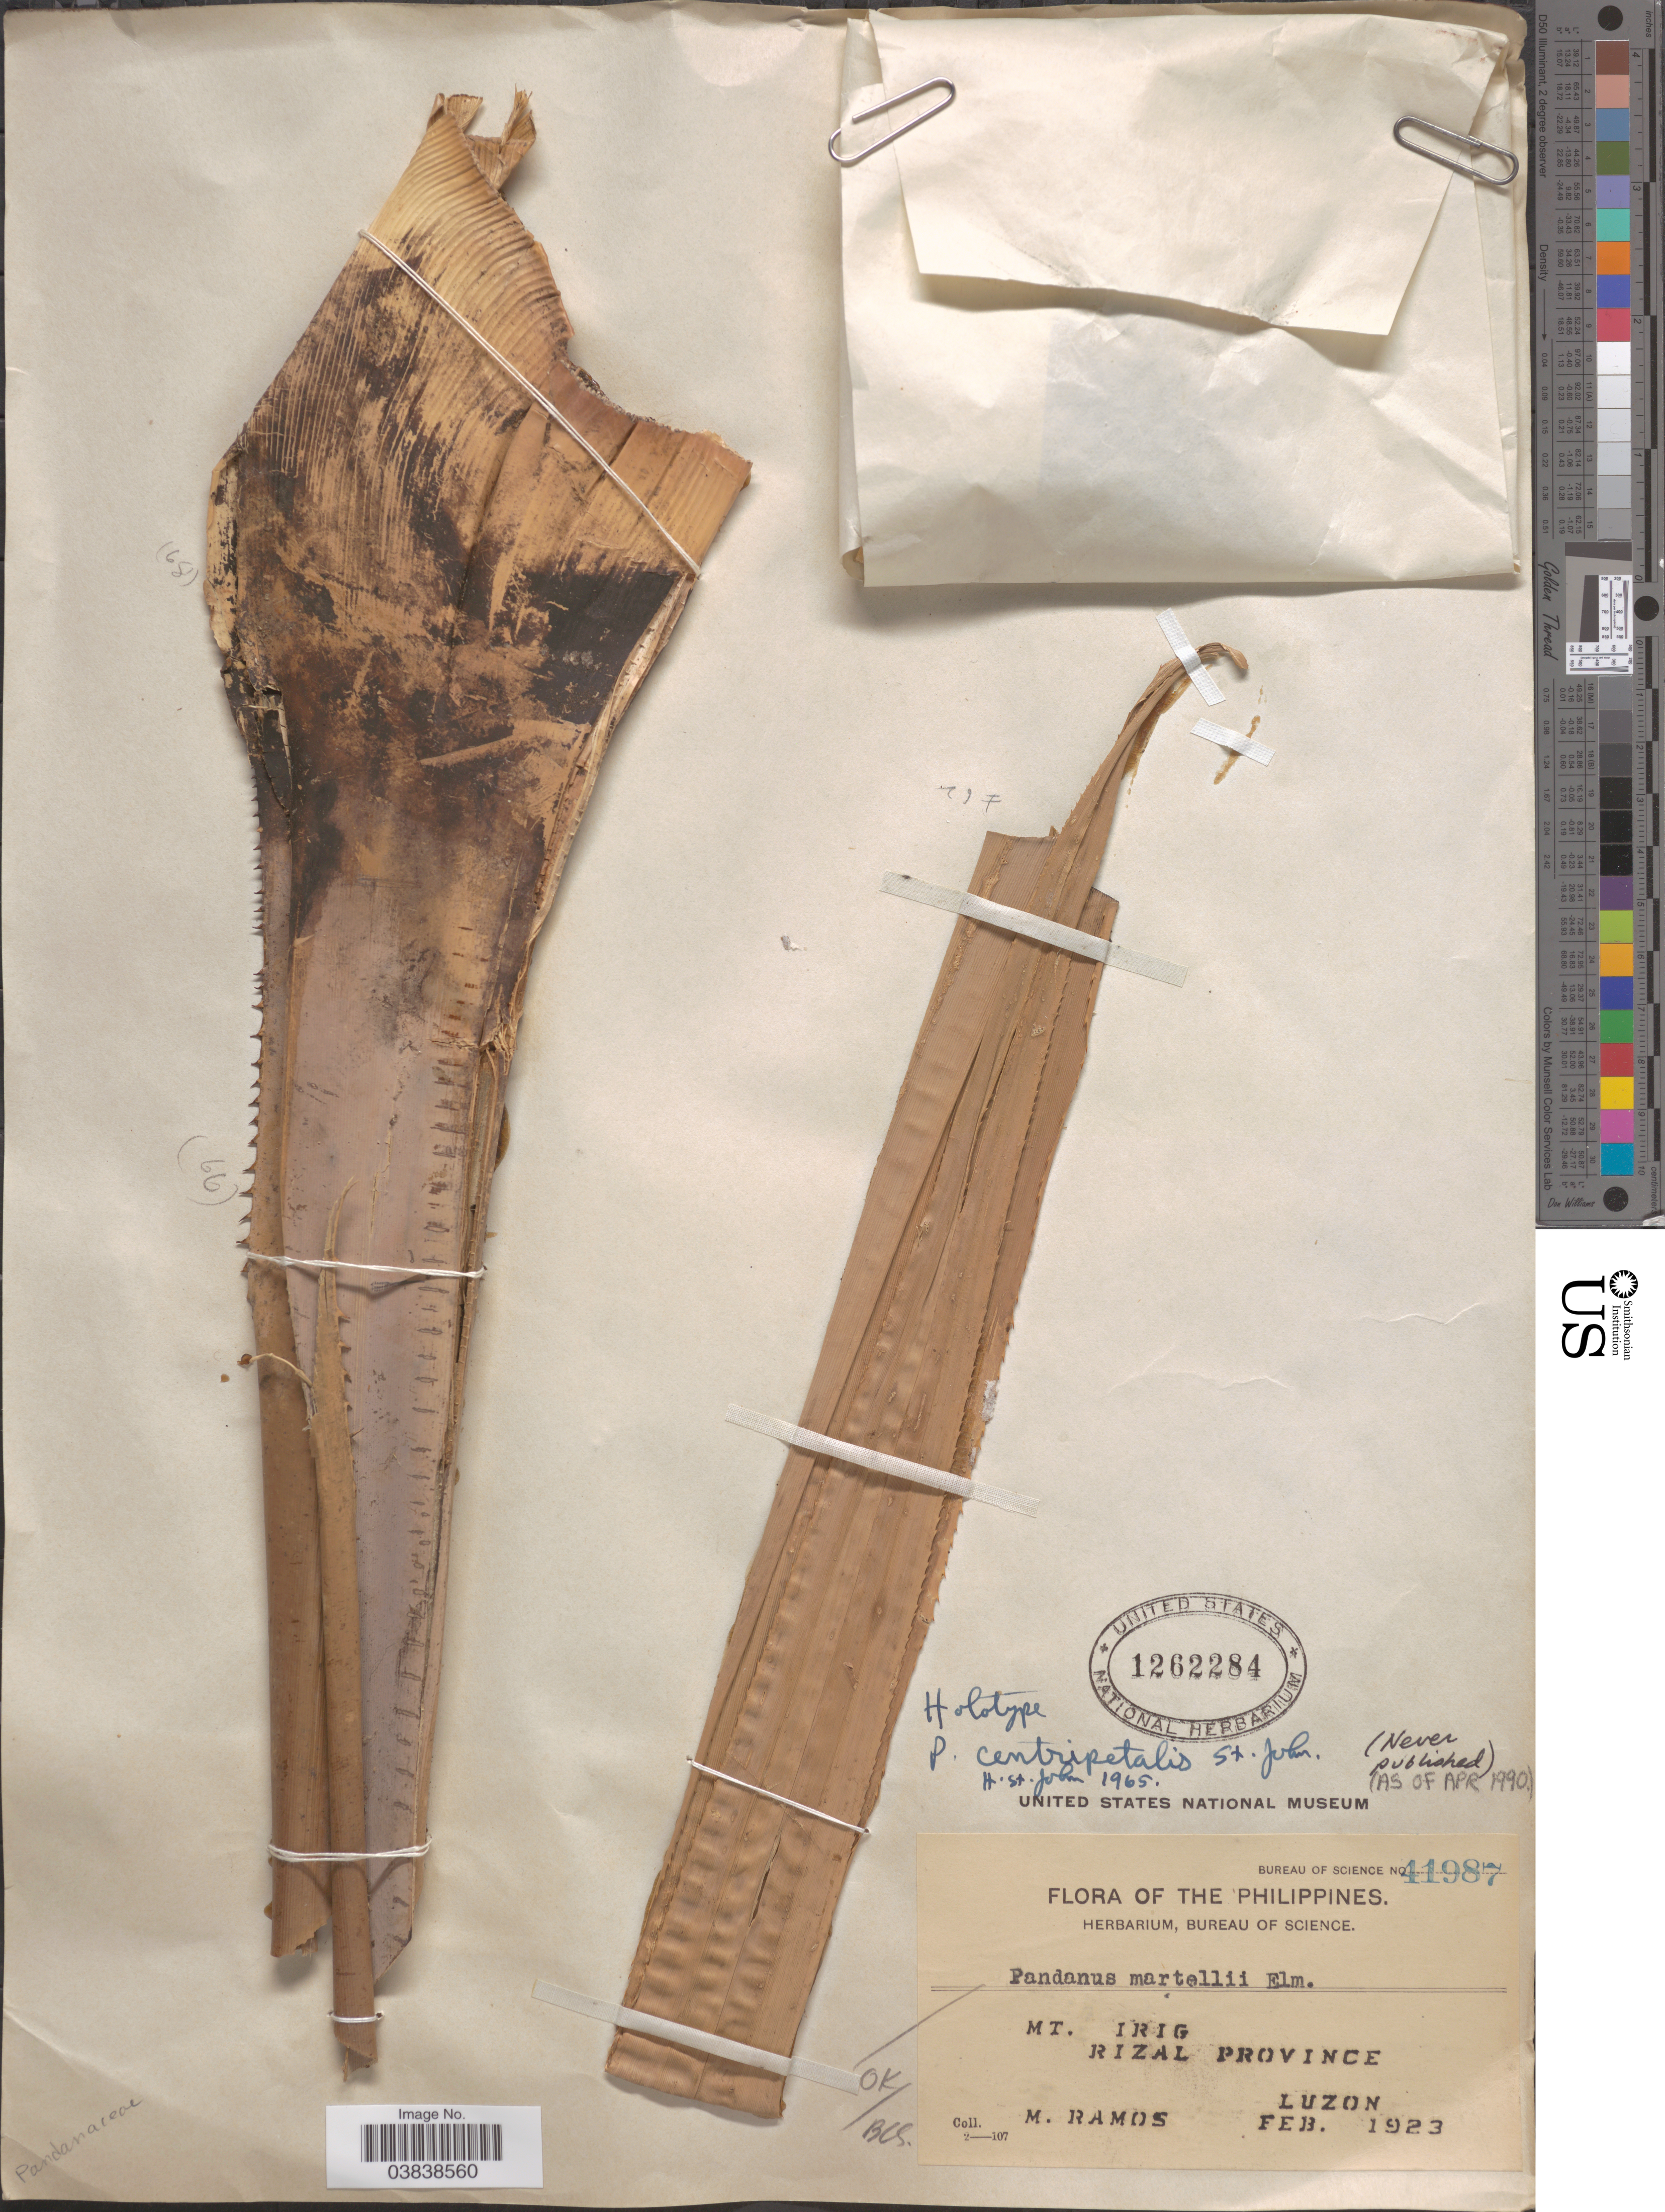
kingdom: Plantae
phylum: Tracheophyta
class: Liliopsida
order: Pandanales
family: Pandanaceae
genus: Pandanus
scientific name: Pandanus martellii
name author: Elmer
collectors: M. Ramos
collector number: Bureau of Science 41987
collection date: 1923-02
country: Philippines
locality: Mt. Irig, Rizal Province, Luzon.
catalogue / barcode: US 1262284